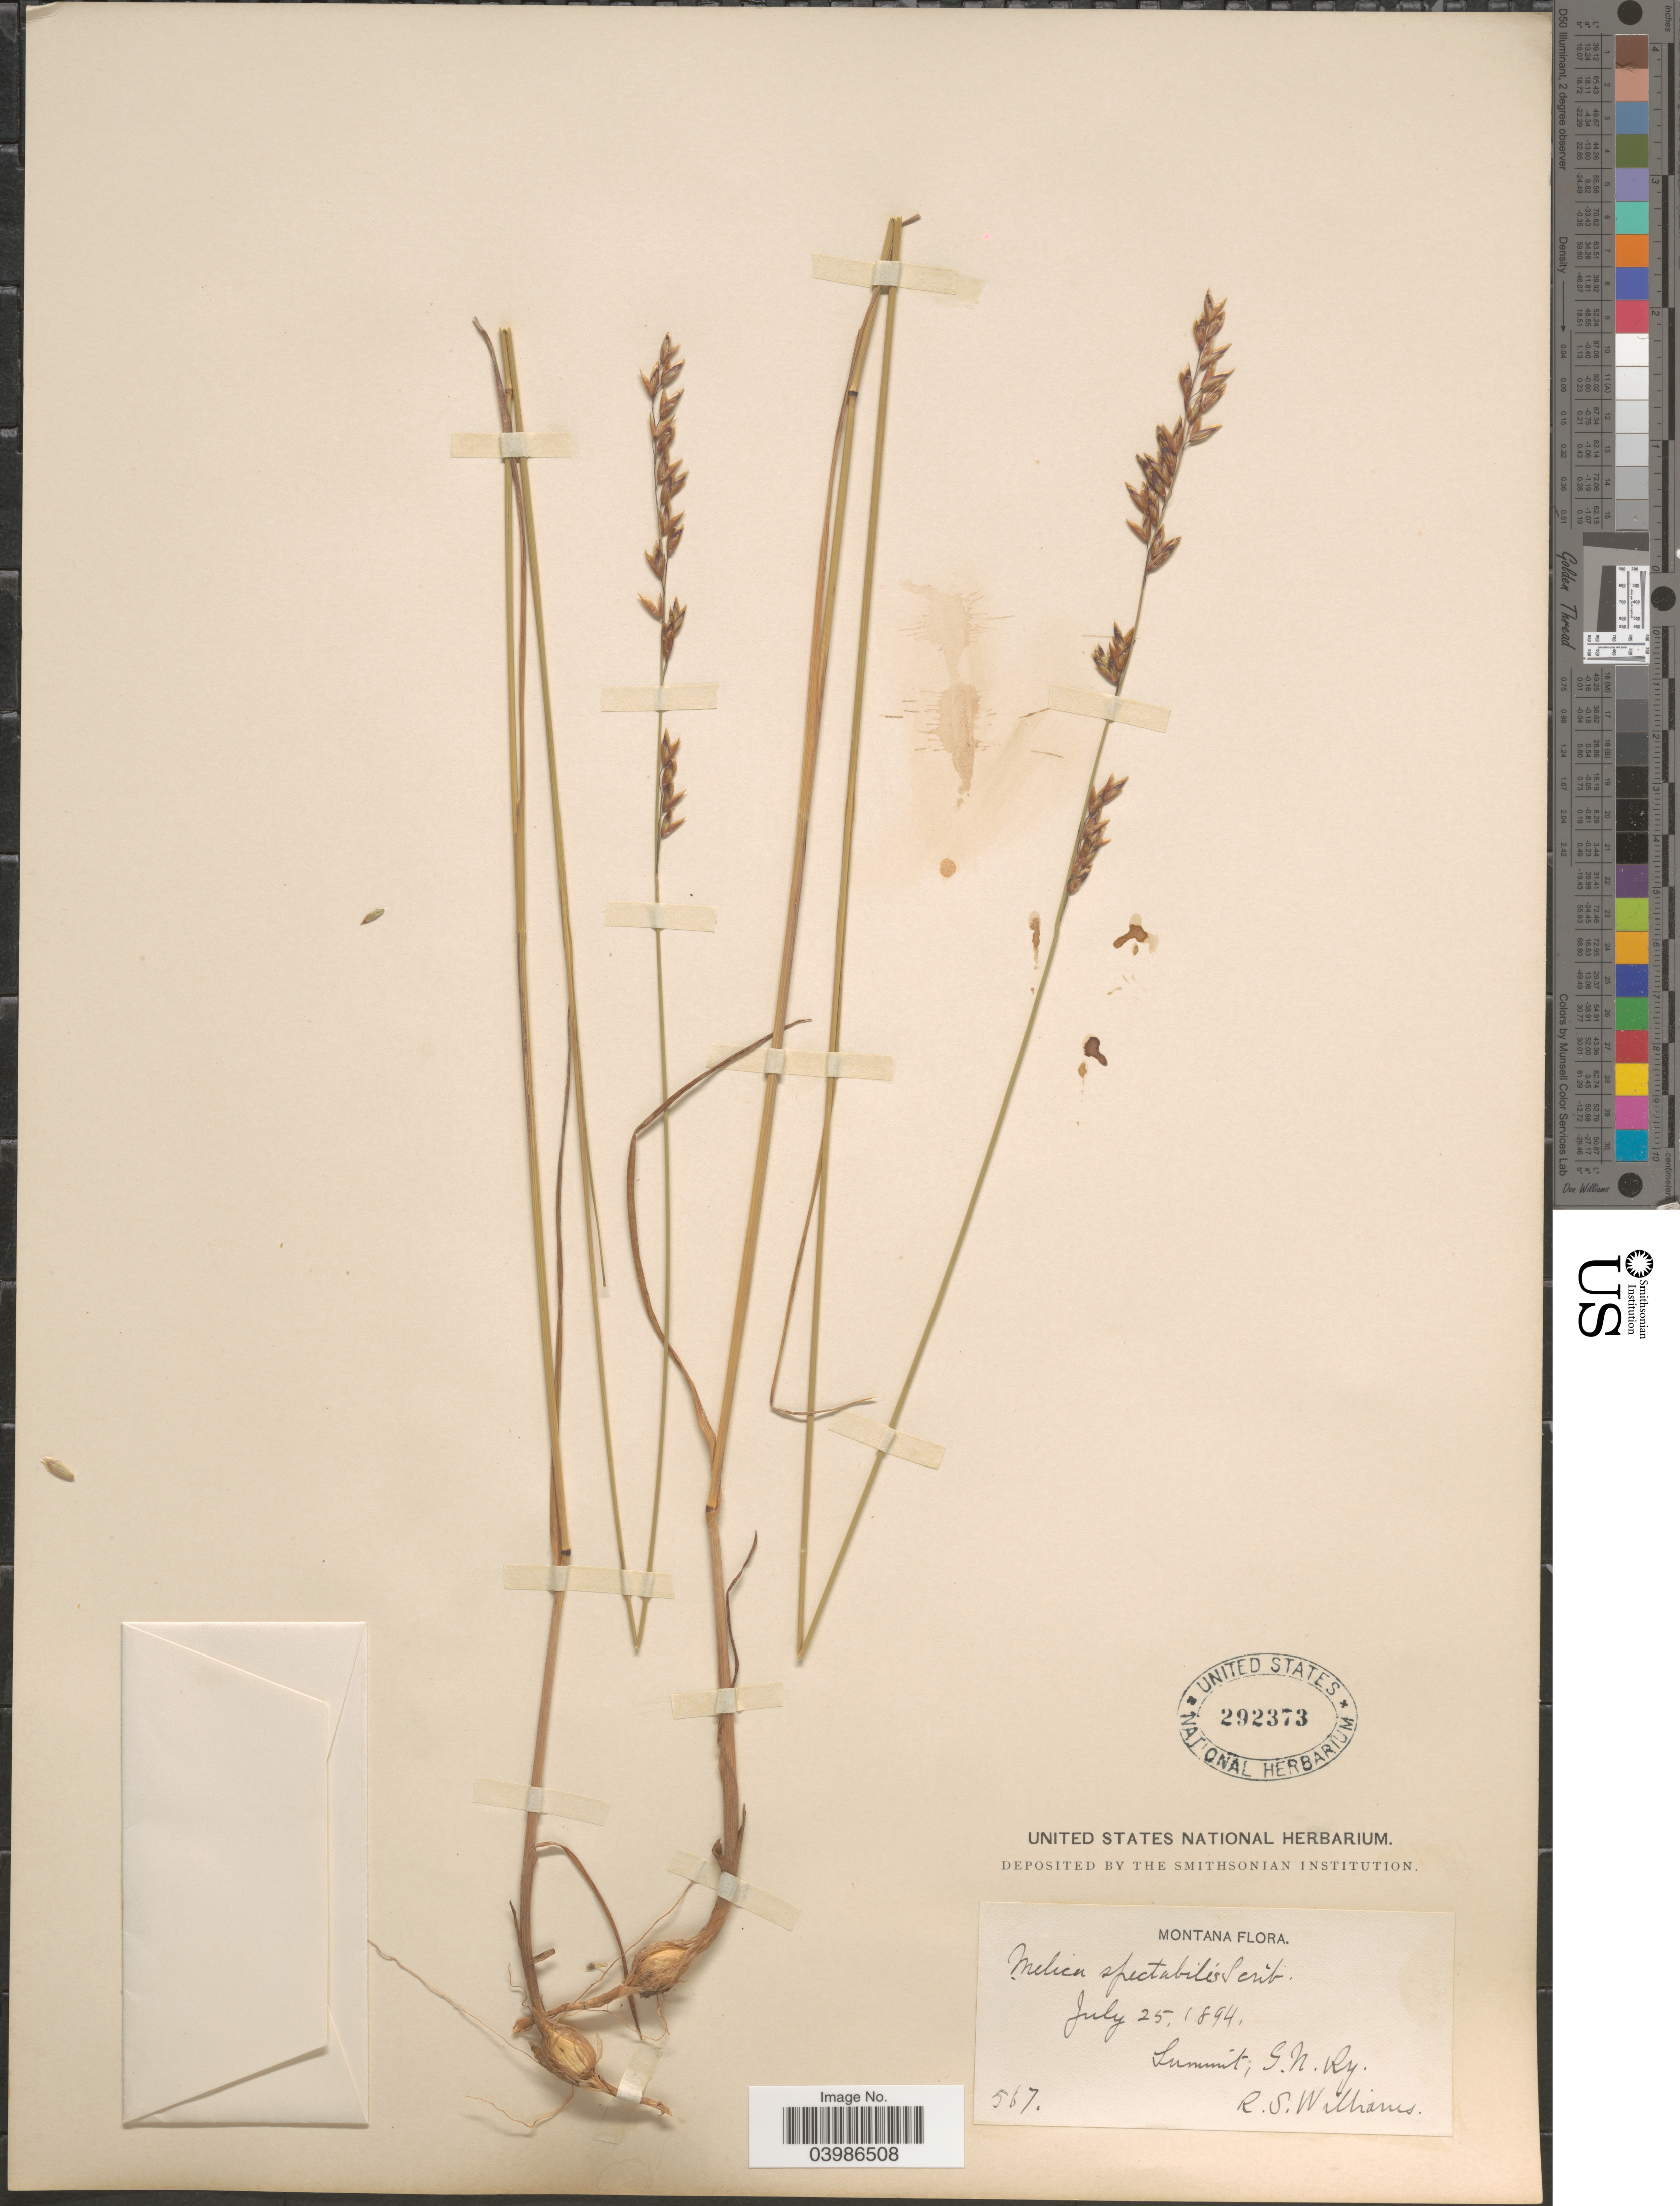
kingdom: Plantae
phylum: Tracheophyta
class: Liliopsida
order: Poales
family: Poaceae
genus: Melica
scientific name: Melica spectabilis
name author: Scribn.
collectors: R. S. Williams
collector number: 567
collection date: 1894-07-25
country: United States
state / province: Montana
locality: Summit, G. N. Ry.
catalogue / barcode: US 292373